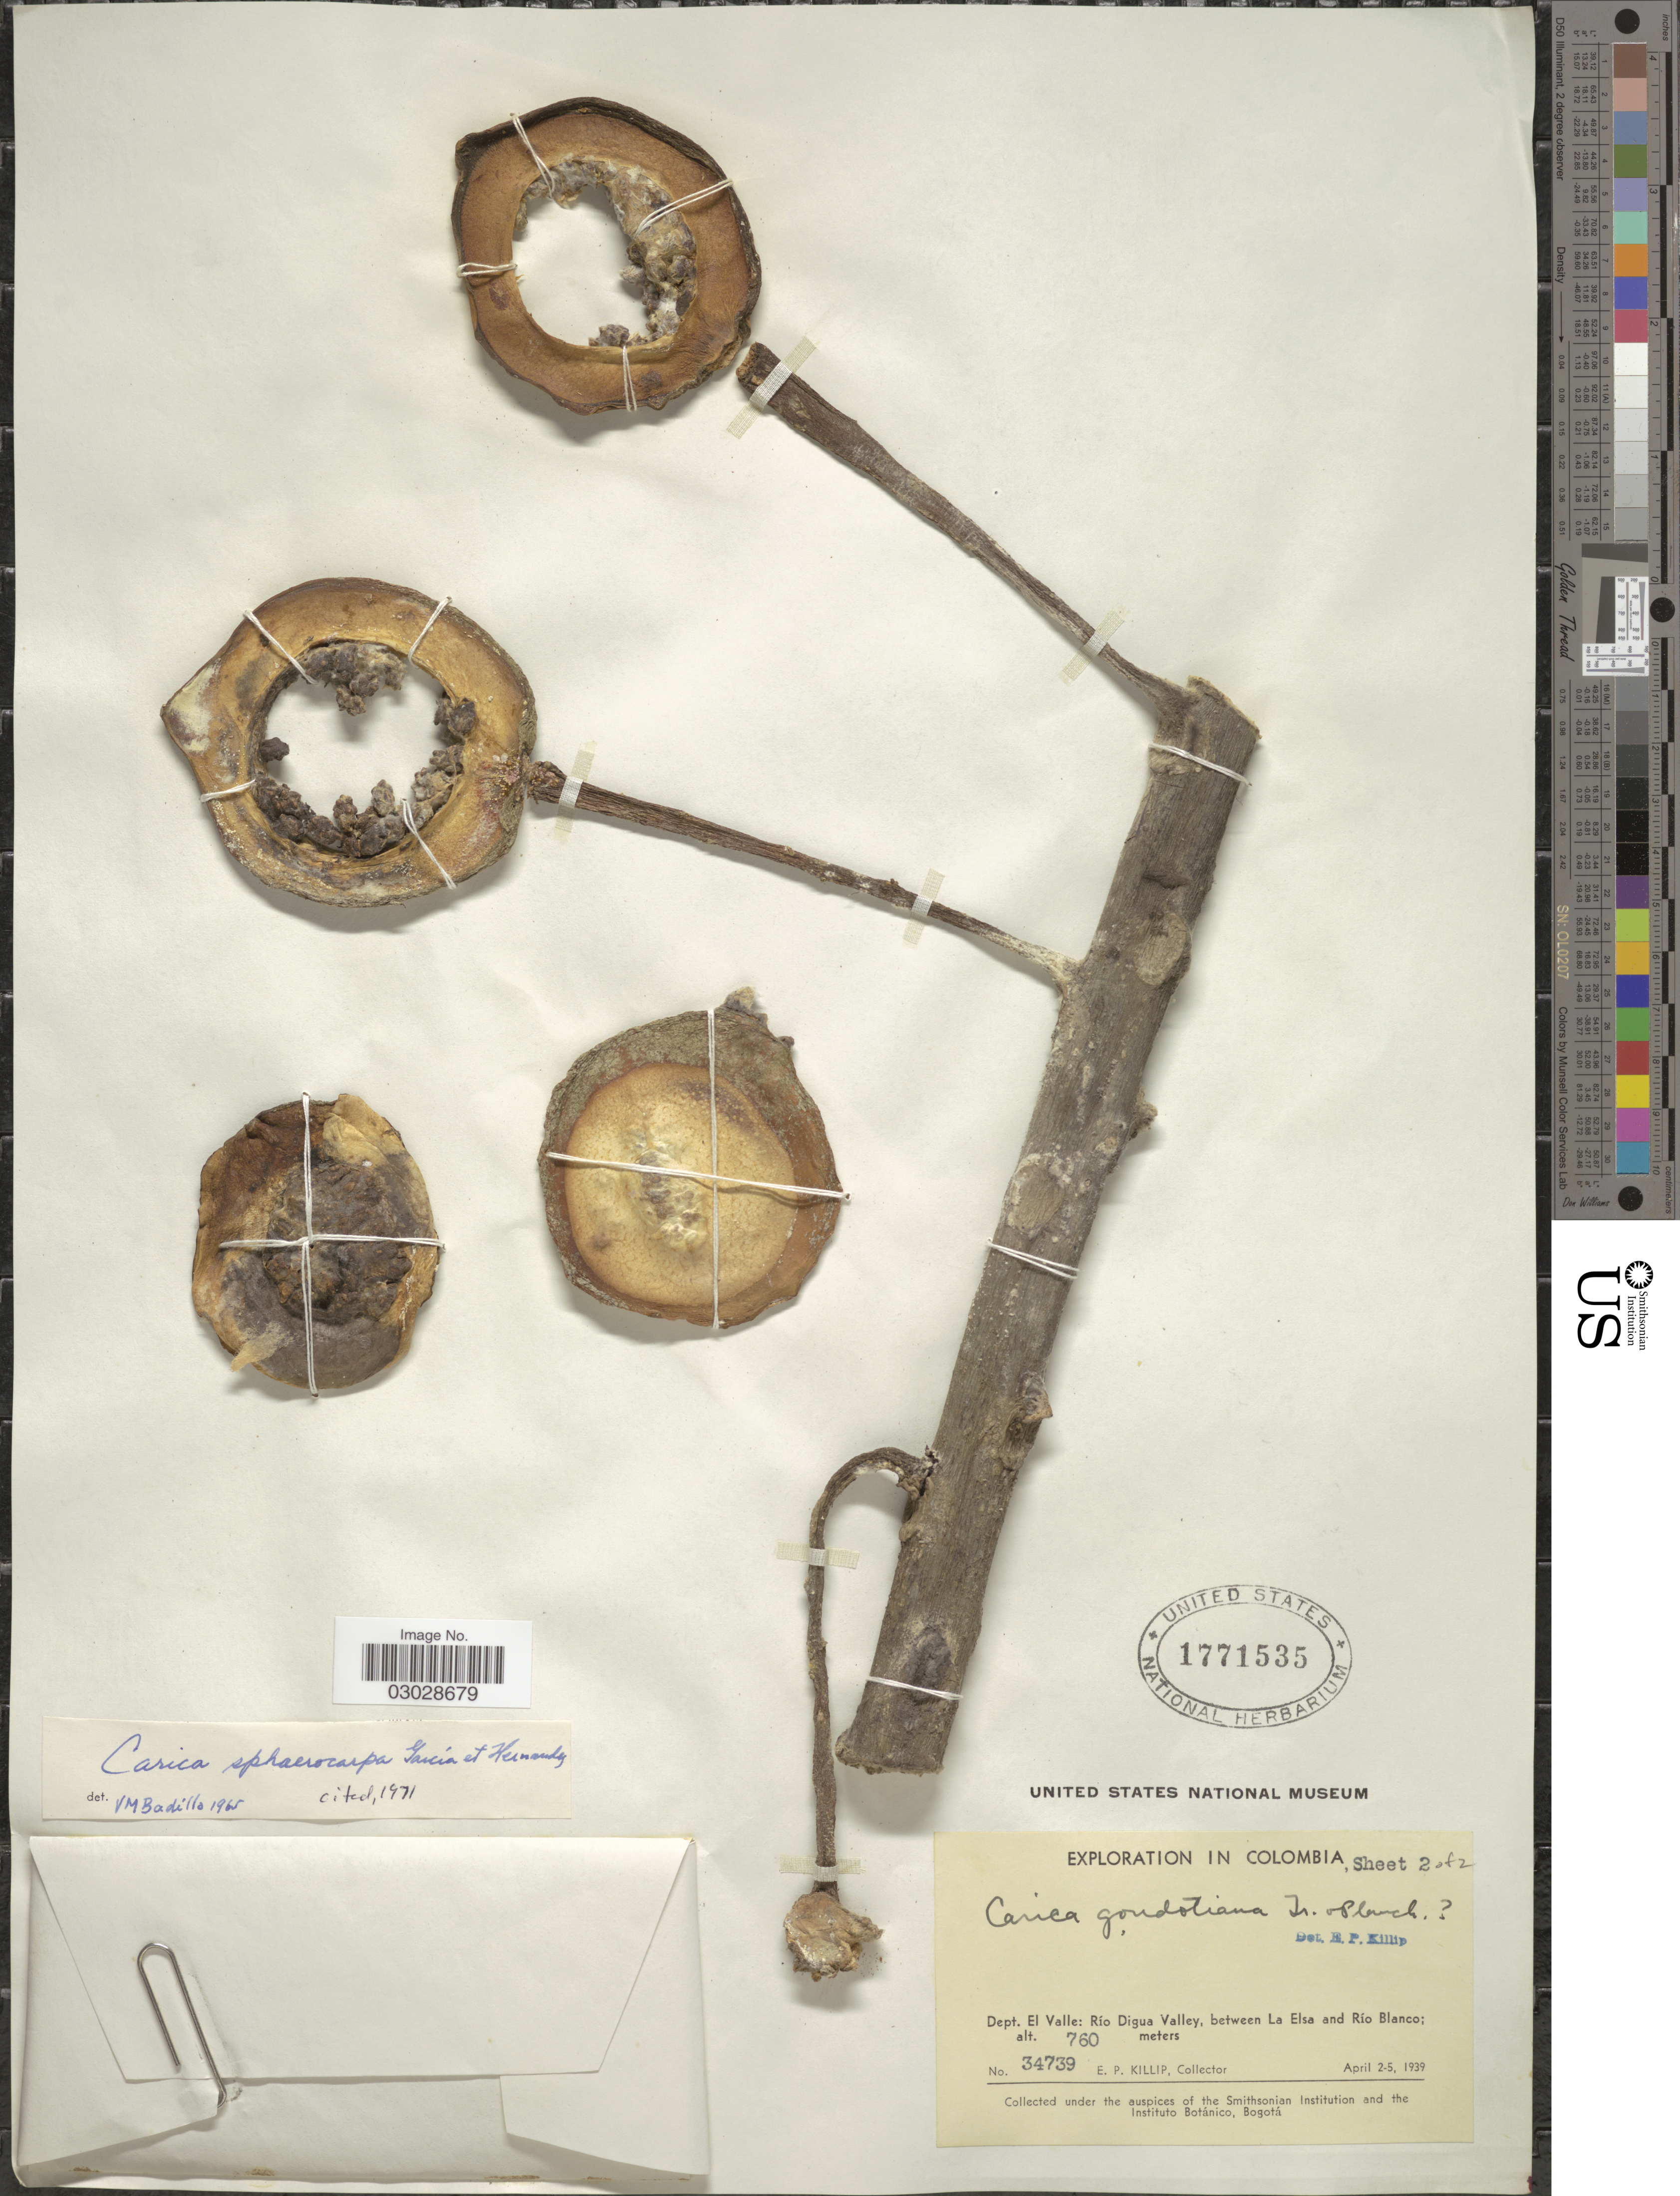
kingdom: Plantae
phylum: Tracheophyta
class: Magnoliopsida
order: Brassicales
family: Caricaceae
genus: Vasconcellea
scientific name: Vasconcellea sphaerocarpa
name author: (García-Barr. & Hern. Cam.) V.M. Badillo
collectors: E. P. Killip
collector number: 34739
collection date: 1939-04-02/1939-04-05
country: Colombia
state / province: Valle del Cauca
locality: Dept. El Valle: Río Digua Valley, between La Elsa and Río Blanco.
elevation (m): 760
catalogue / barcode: US 1771535